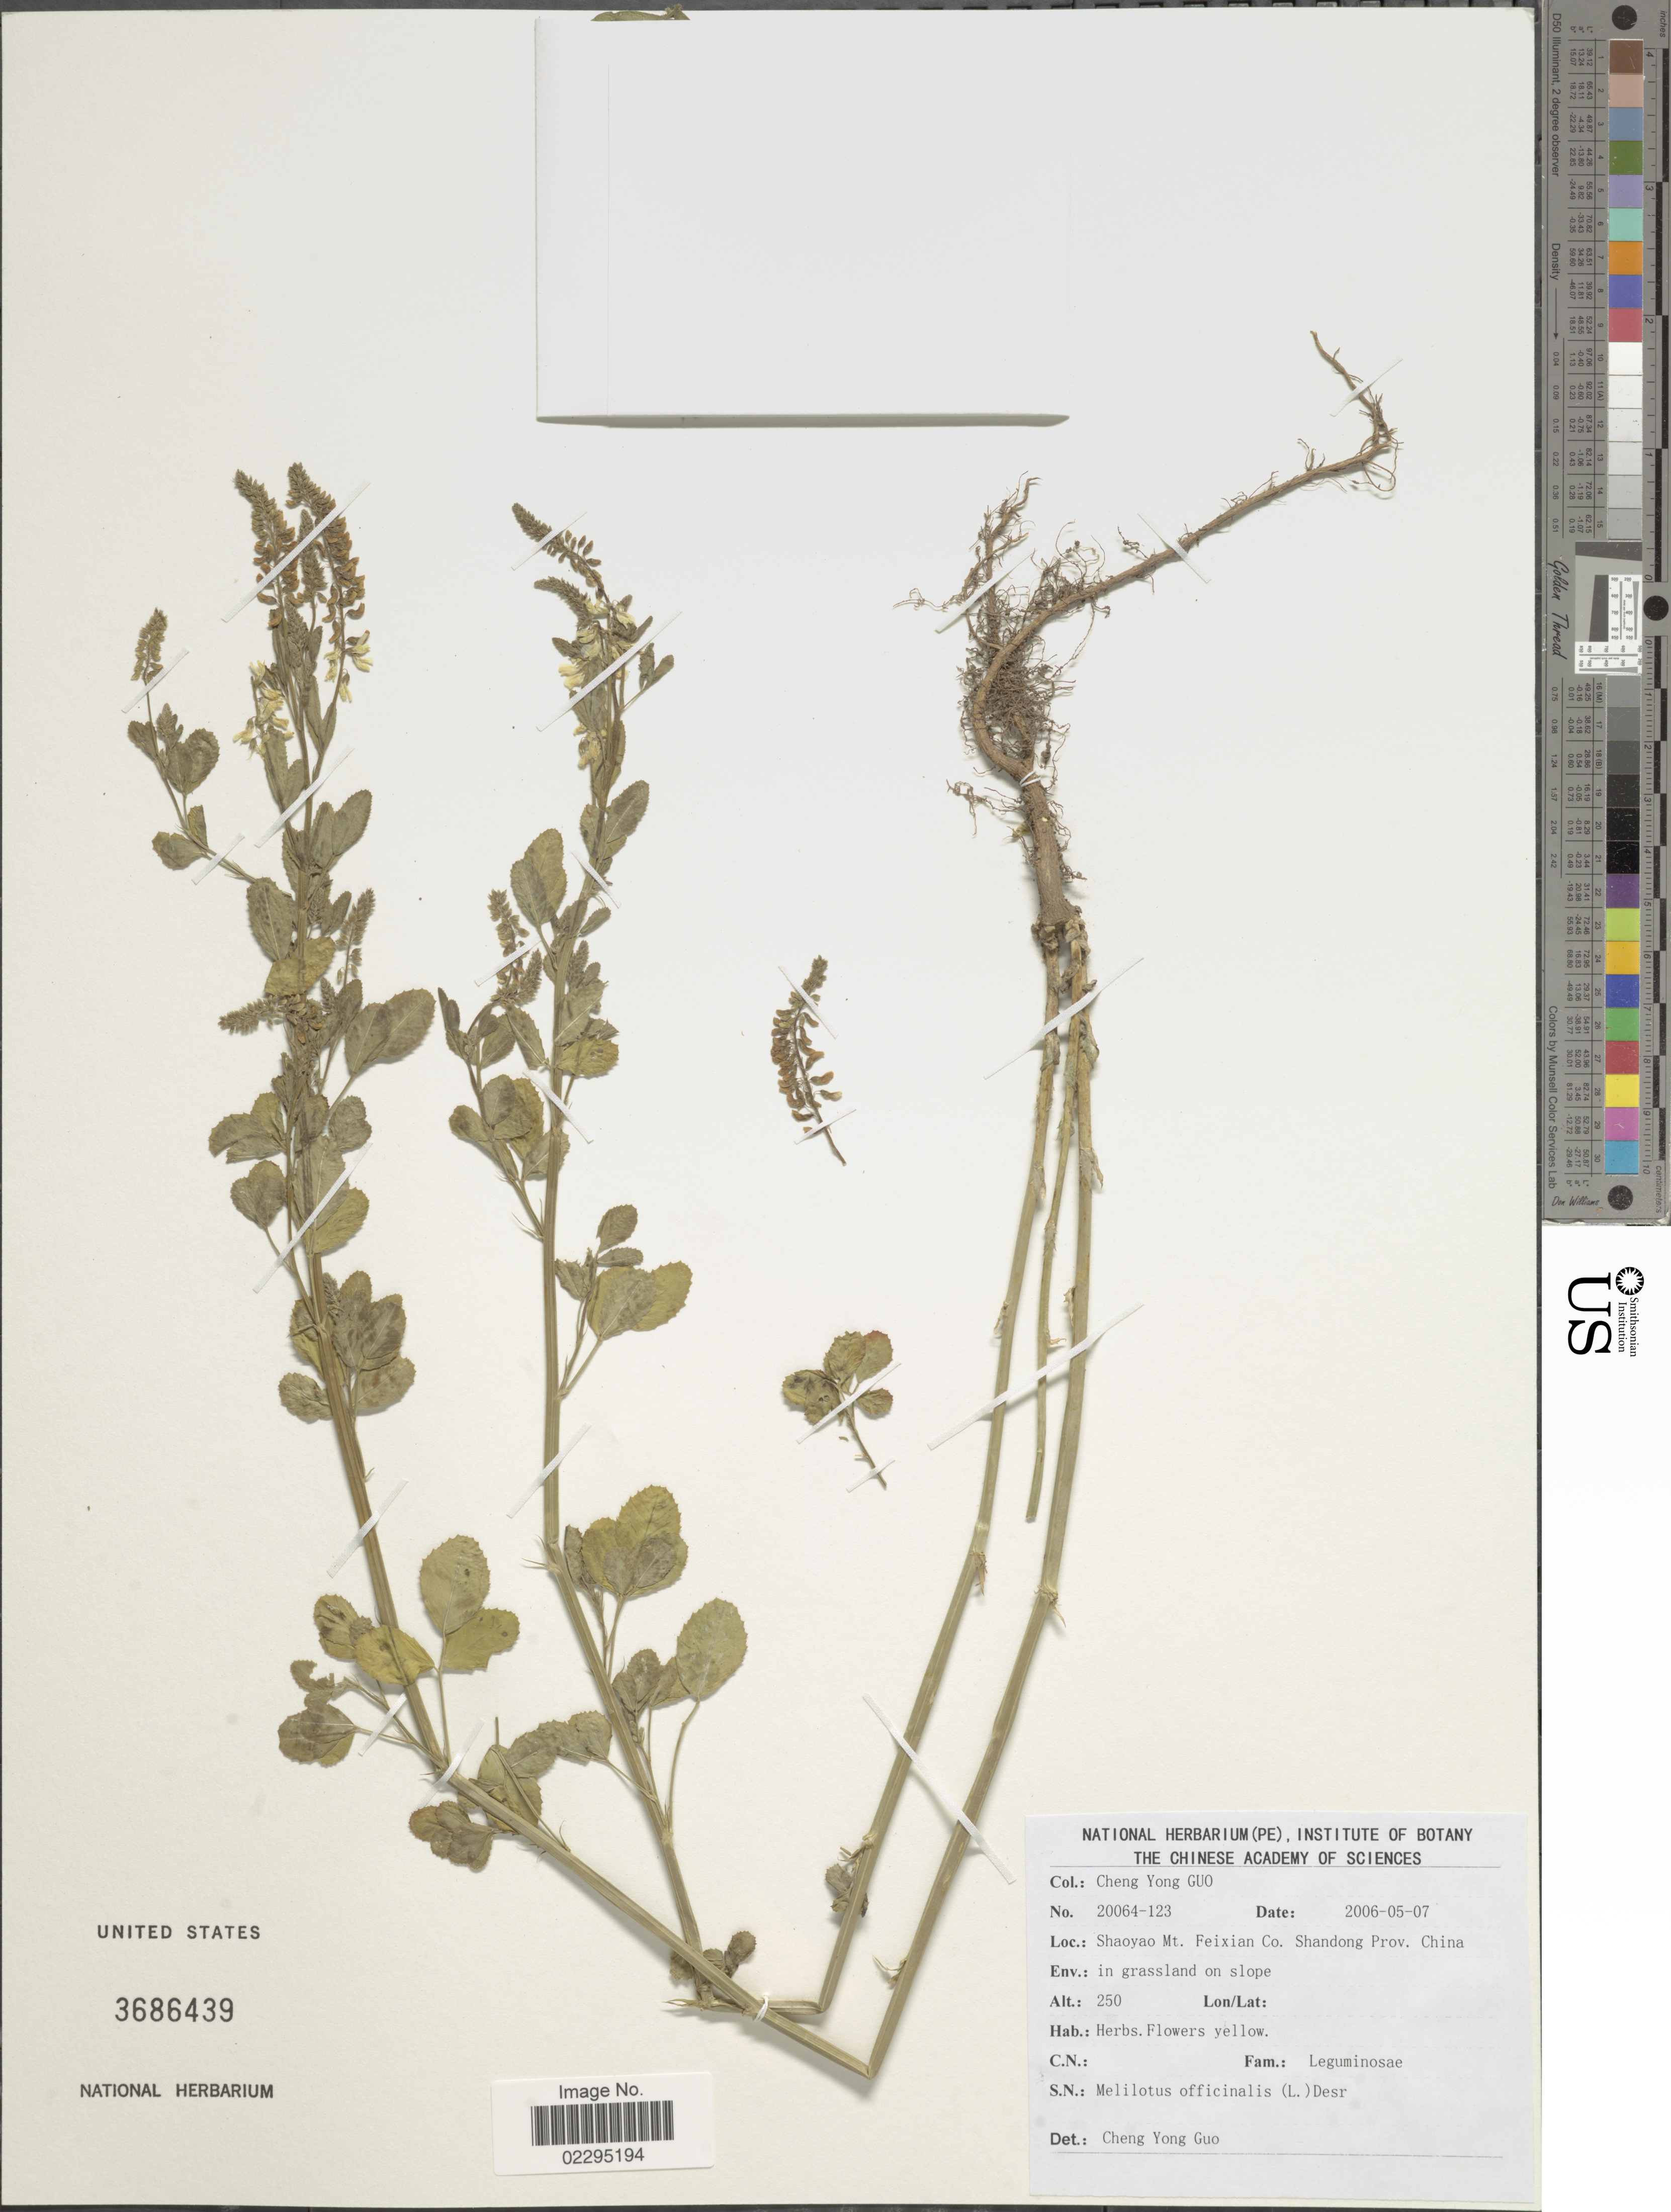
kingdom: Plantae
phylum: Tracheophyta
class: Magnoliopsida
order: Fabales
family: Fabaceae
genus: Melilotus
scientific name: Melilotus officinalis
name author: (L.) Lam.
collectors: C. Y. Guo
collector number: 20064-123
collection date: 2006-05-07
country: China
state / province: Shandong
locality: Shaoyao Mt. Feixian Co. Shandong Prov. China.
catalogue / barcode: US 3686439